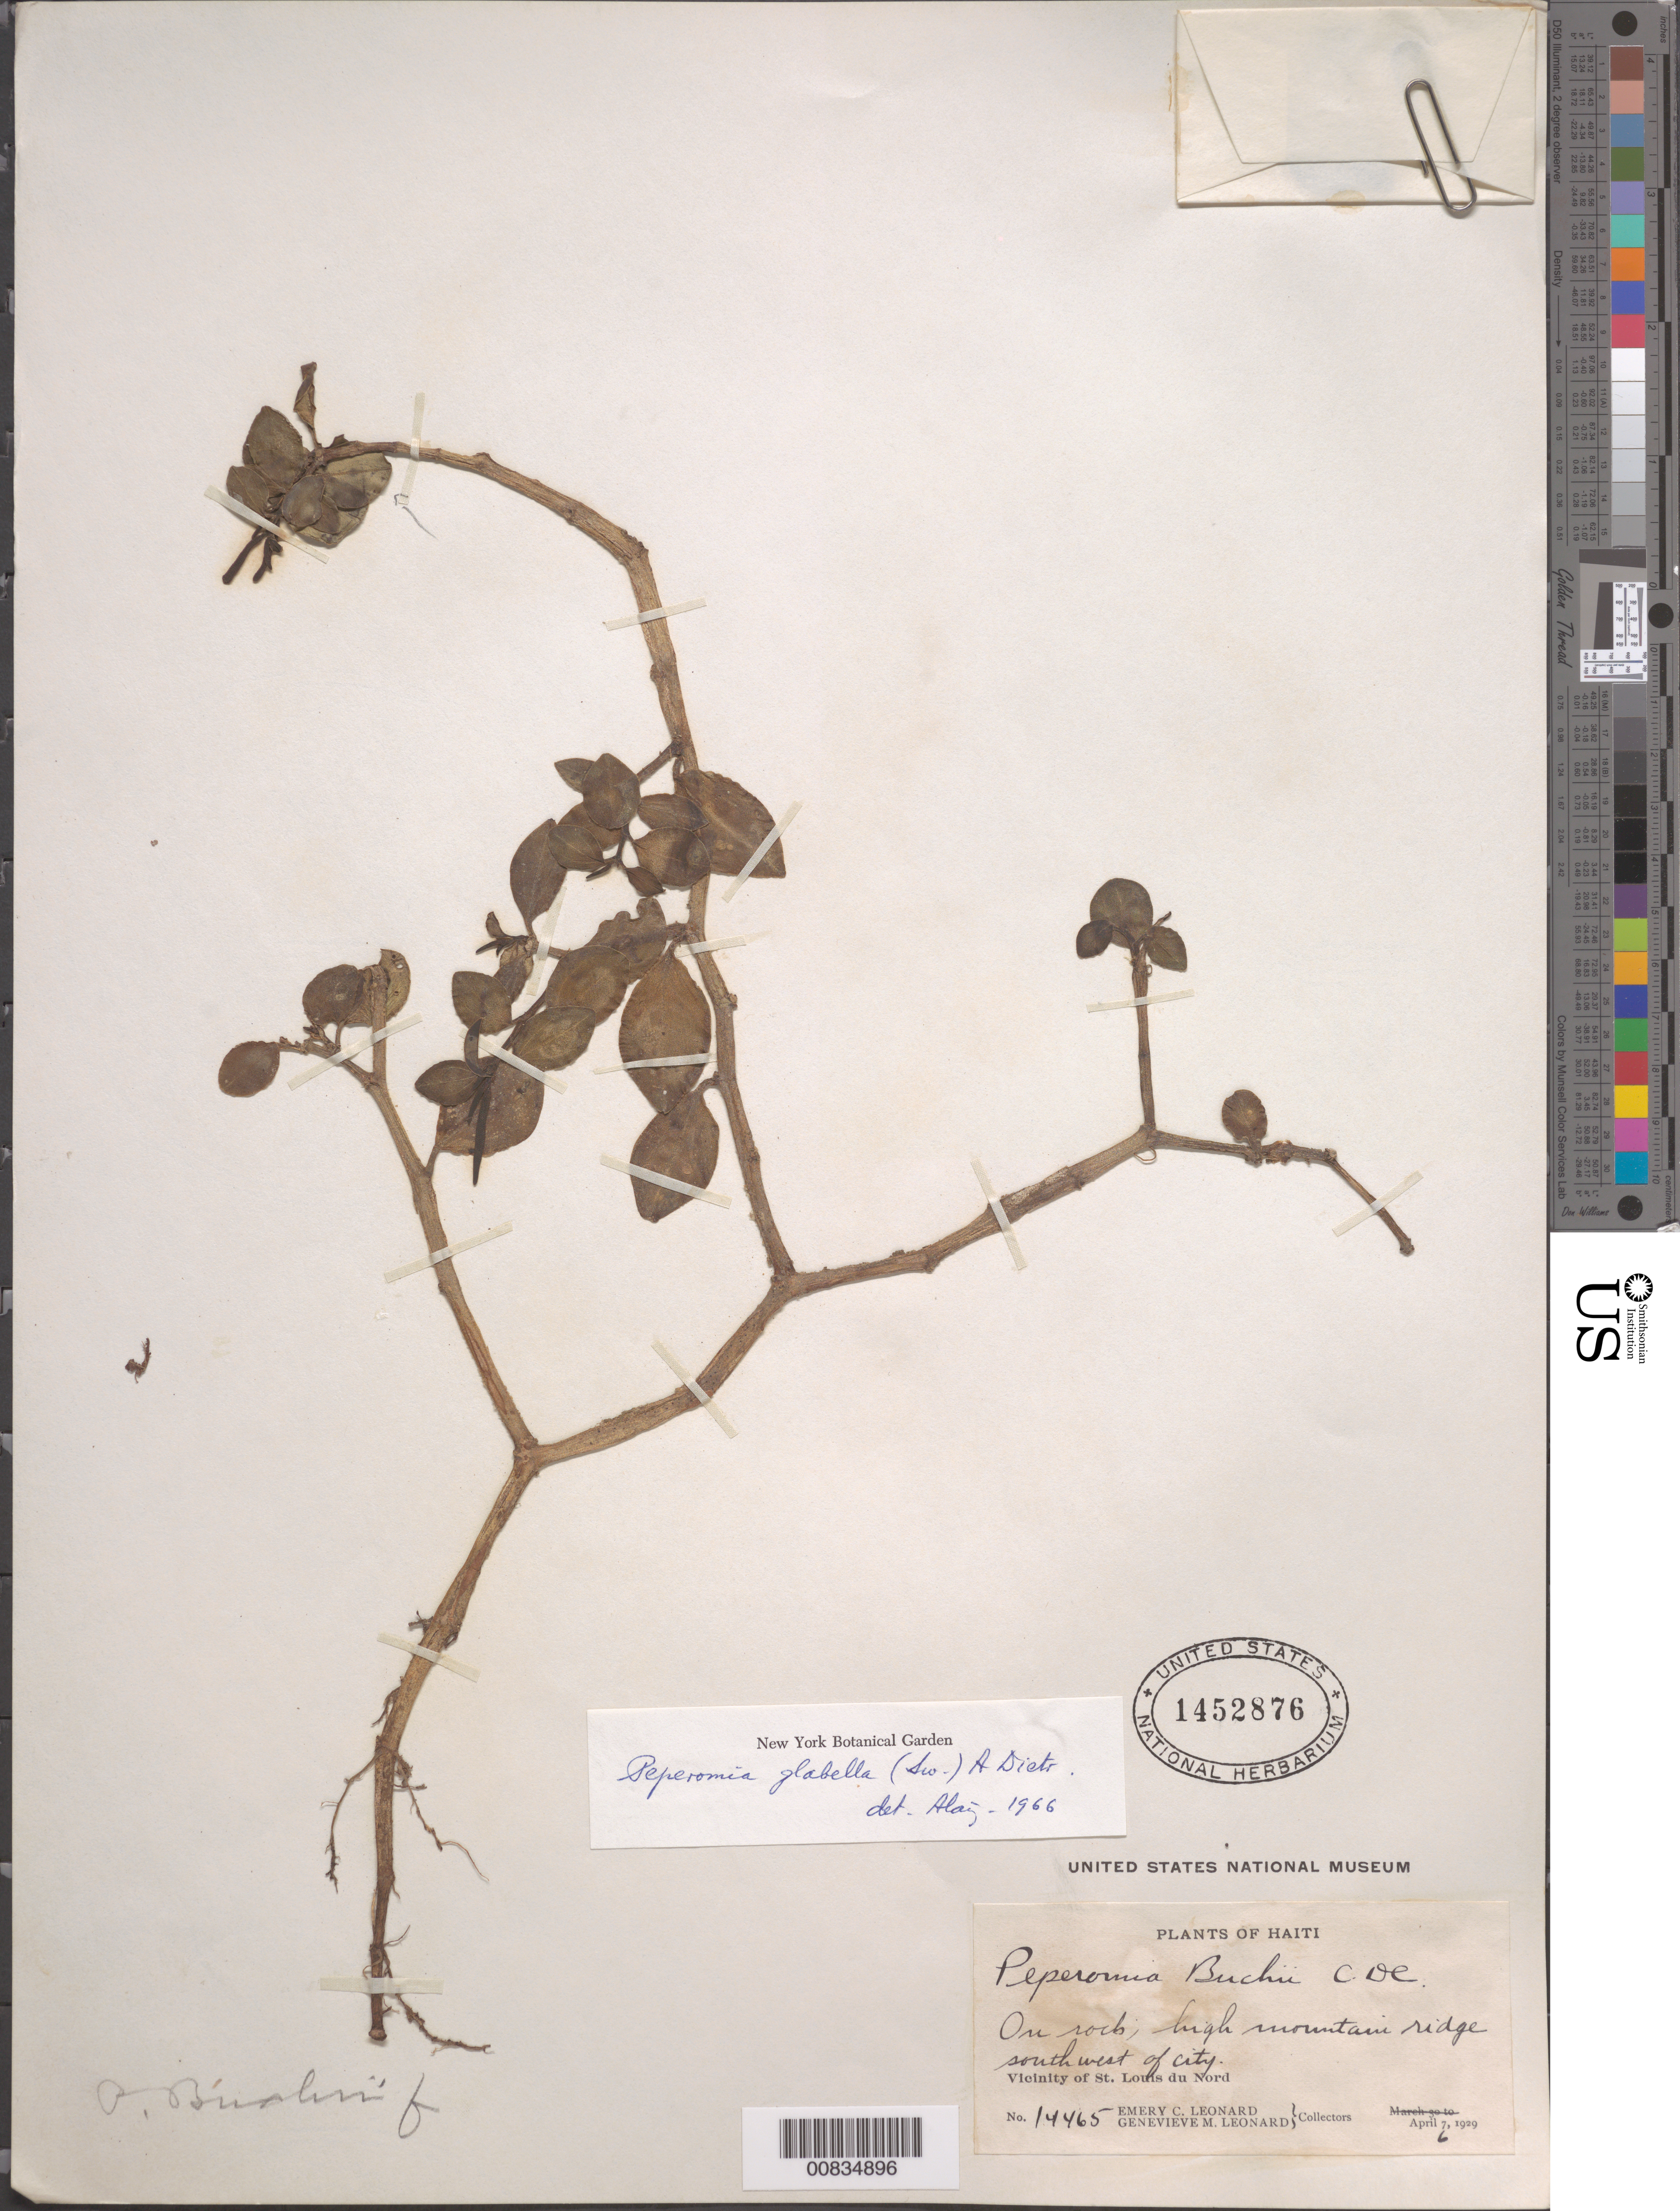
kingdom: Plantae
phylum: Tracheophyta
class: Magnoliopsida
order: Piperales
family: Piperaceae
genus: Peperomia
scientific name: Peperomia glabella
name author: (Sw.) A. Dietr.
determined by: Liogier, Alain H.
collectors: E. C. Leonard & G. M. Leonard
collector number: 14465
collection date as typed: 06 Apr 1929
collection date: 1929-04-06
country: Haiti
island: Hispaniola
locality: Vicinity of St. Louis du Nord. High mountain ridge southwest of city.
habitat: On rocks.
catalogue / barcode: US 1452876